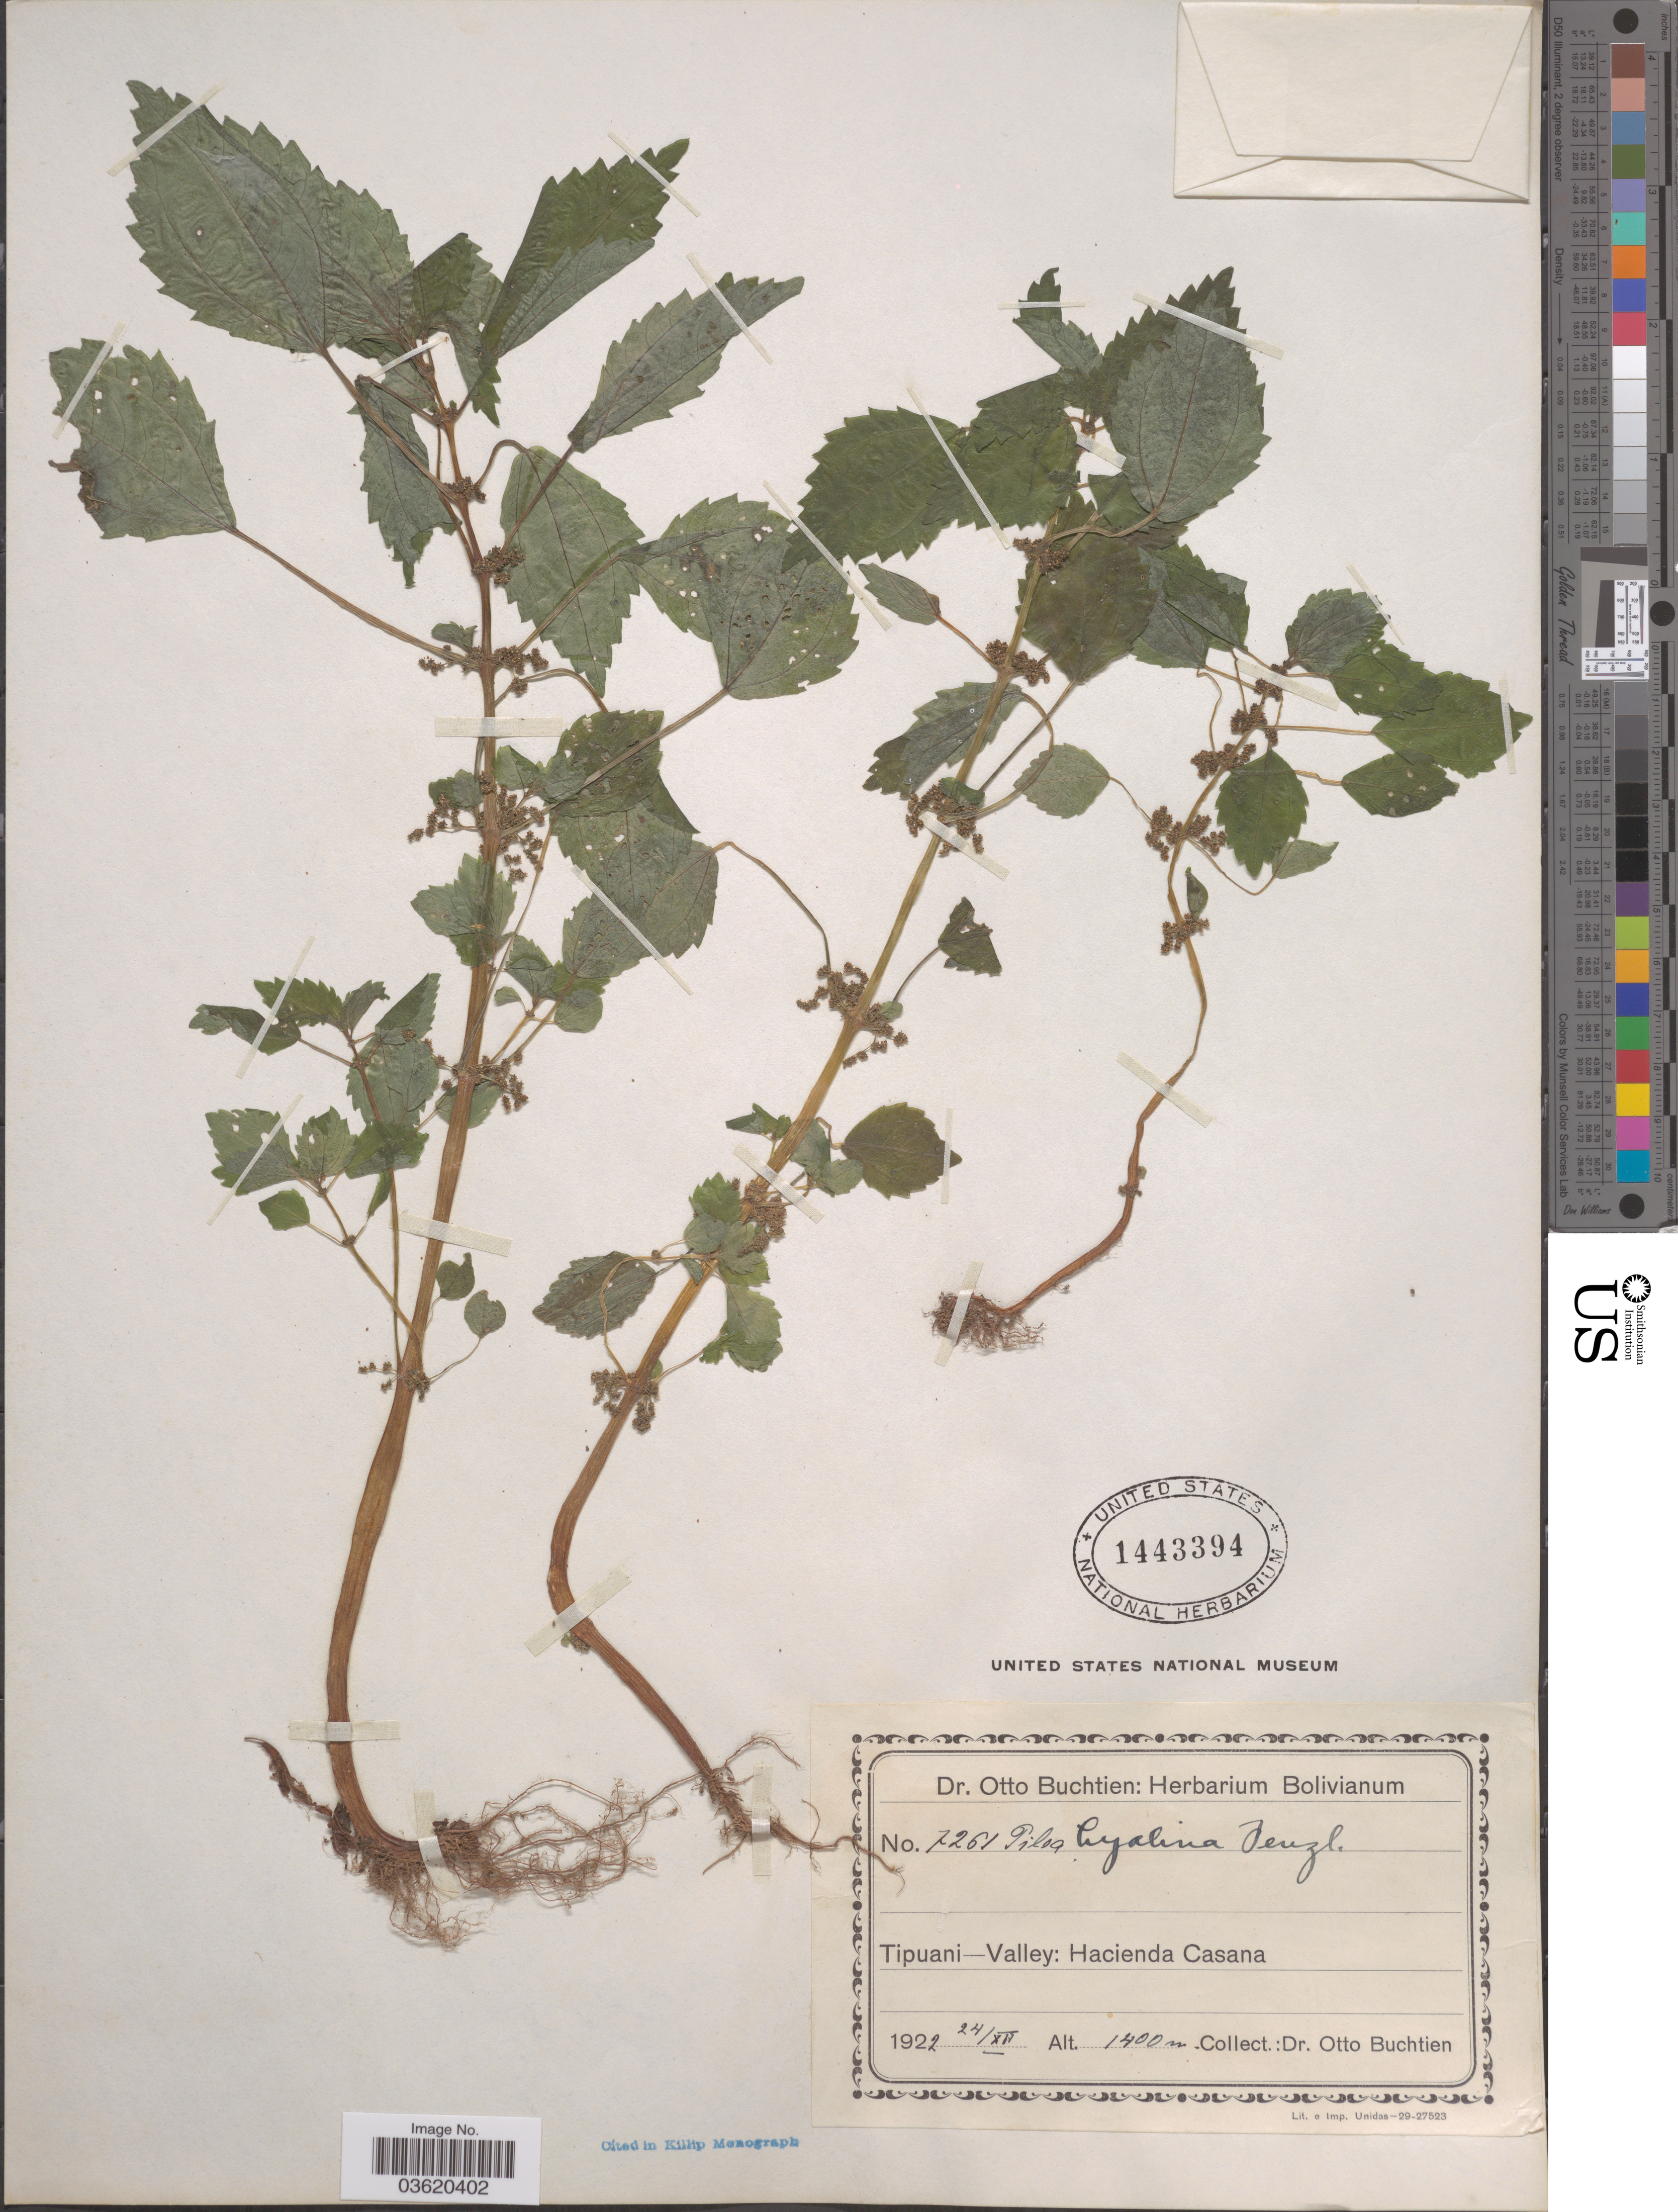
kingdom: Plantae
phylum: Tracheophyta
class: Magnoliopsida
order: Rosales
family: Urticaceae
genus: Pilea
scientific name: Pilea hyalina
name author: Fenzl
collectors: O. Buchtien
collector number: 7261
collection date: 1922-12-24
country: Bolivia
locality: Tipuani-Valley: Hacienda Casana.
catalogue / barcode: US 1443394